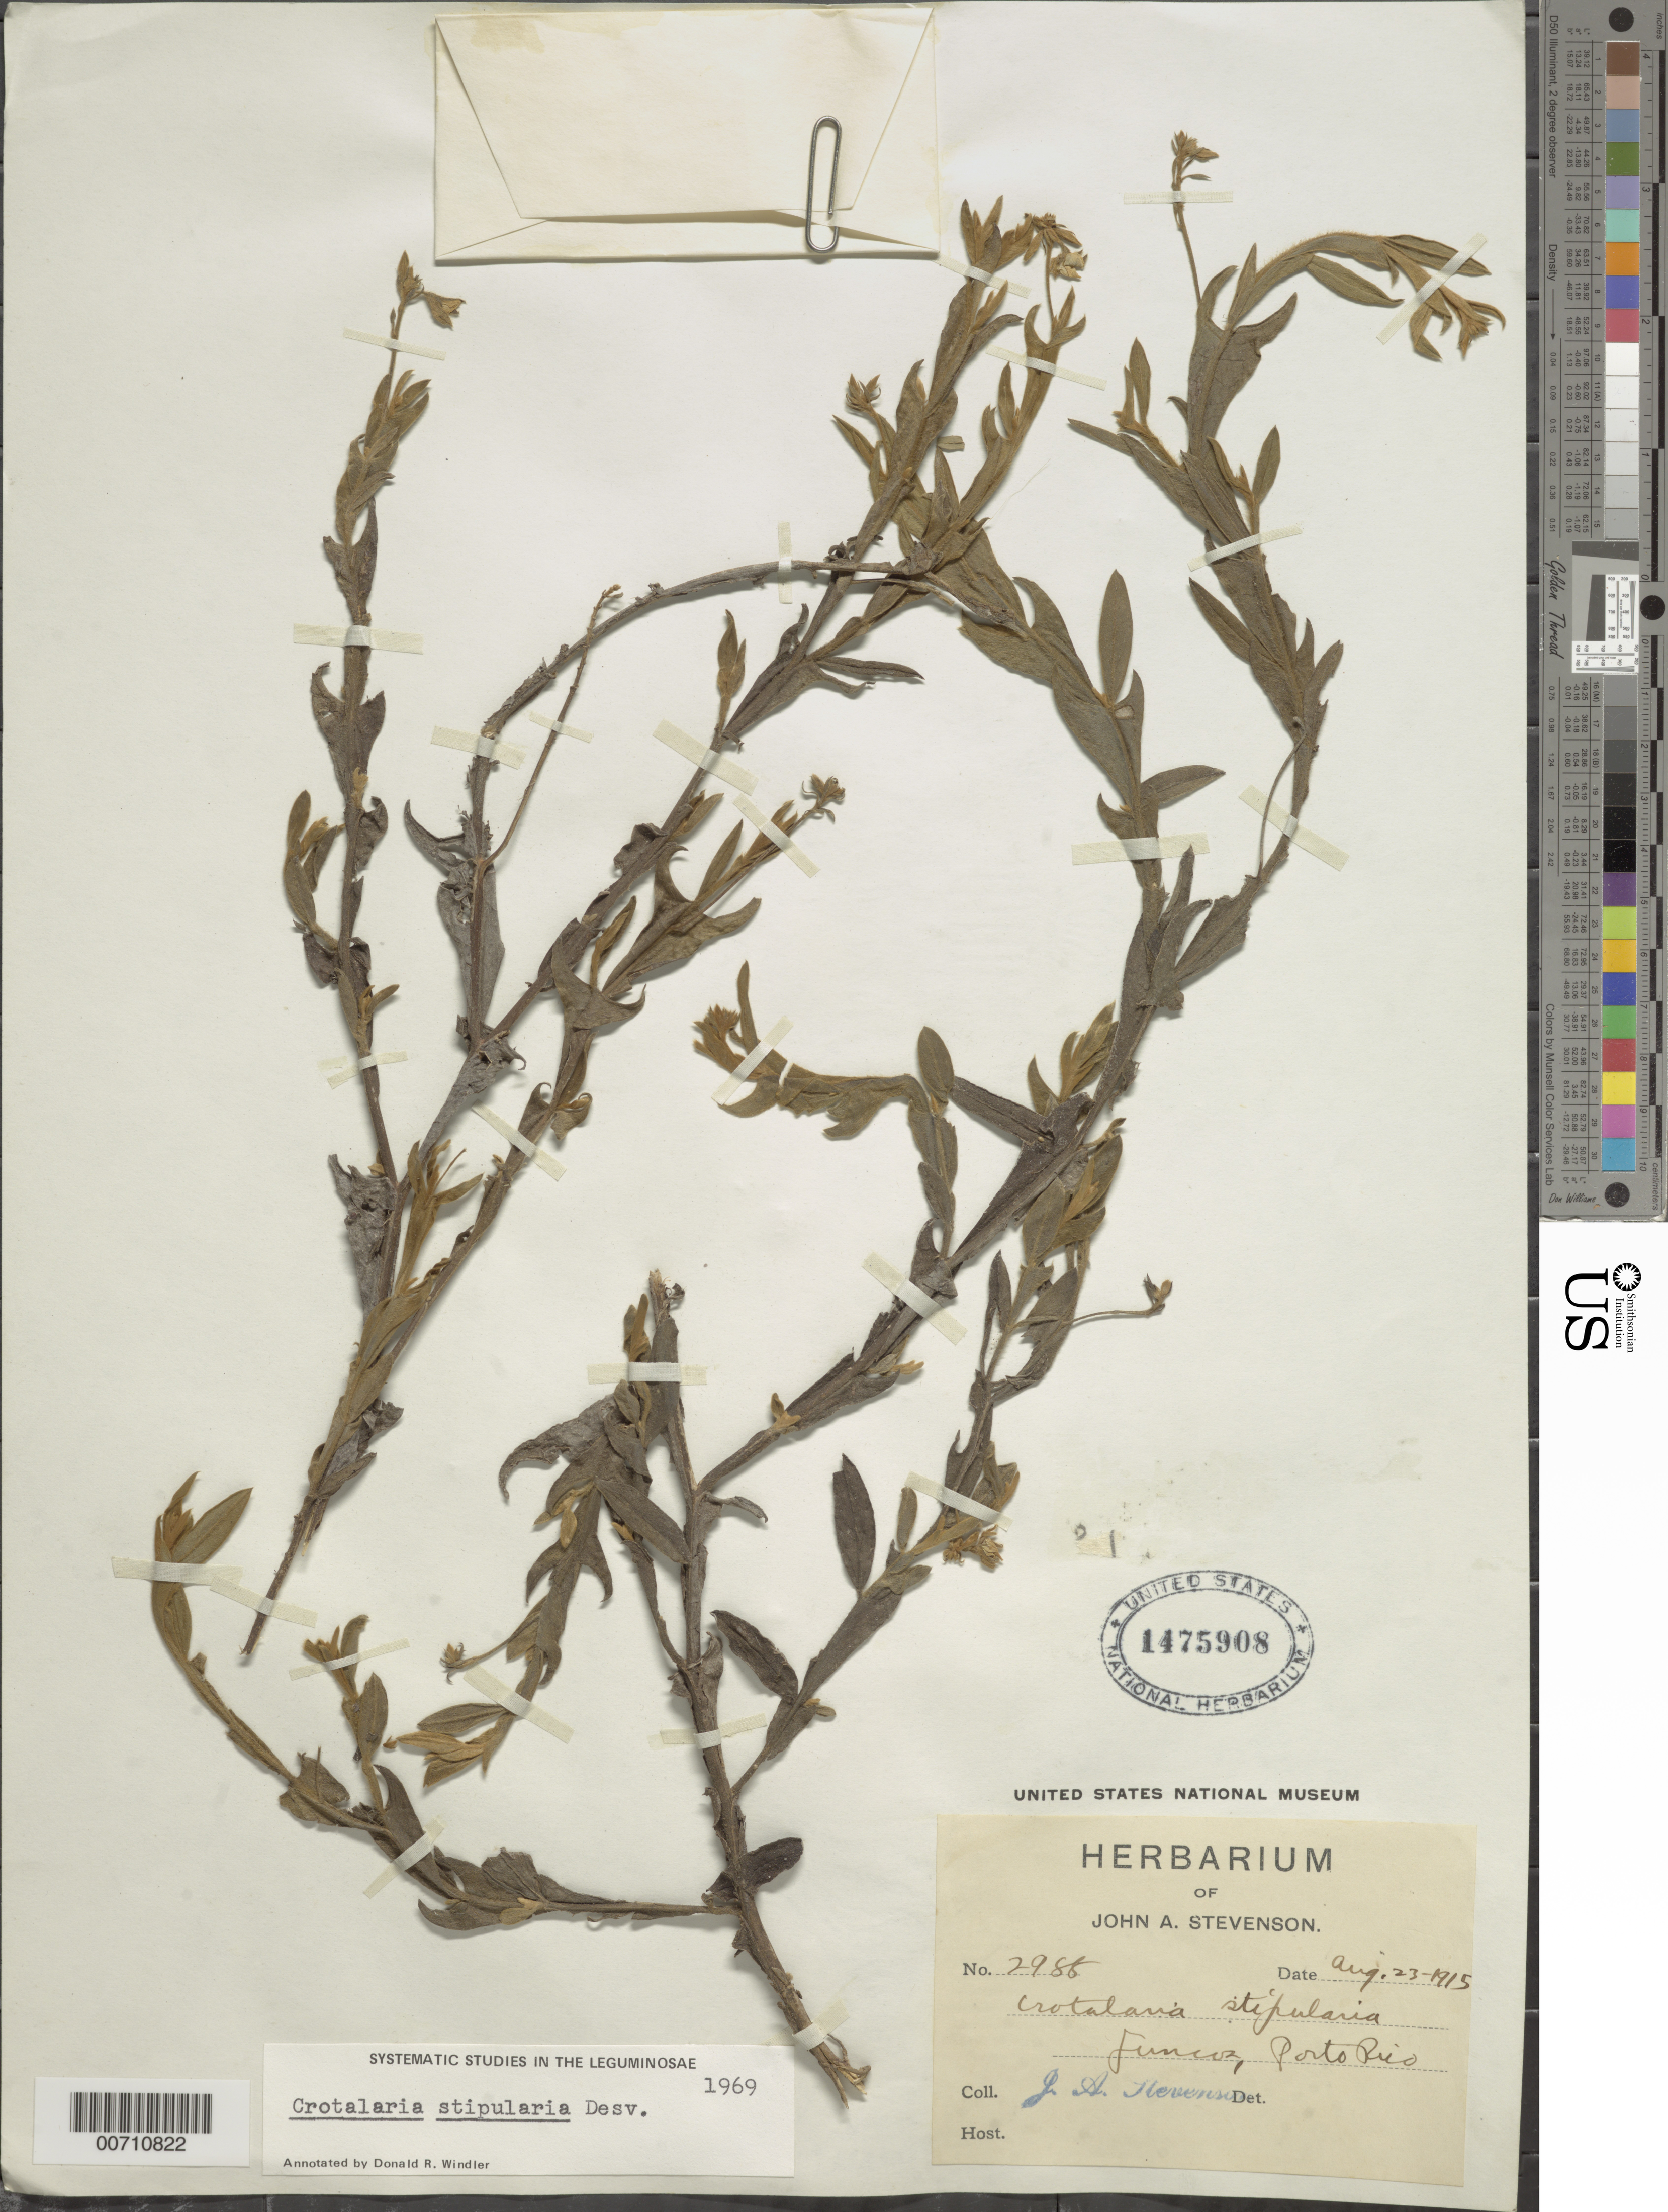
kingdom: Plantae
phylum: Tracheophyta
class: Magnoliopsida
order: Fabales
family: Fabaceae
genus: Crotalaria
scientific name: Crotalaria stipularia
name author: Desv.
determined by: Windler, D. R.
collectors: J. Stevenson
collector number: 2988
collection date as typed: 23 Aug 1915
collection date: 1915-08-23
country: Puerto Rico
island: Greater Antilles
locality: Juncos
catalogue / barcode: US 1475908